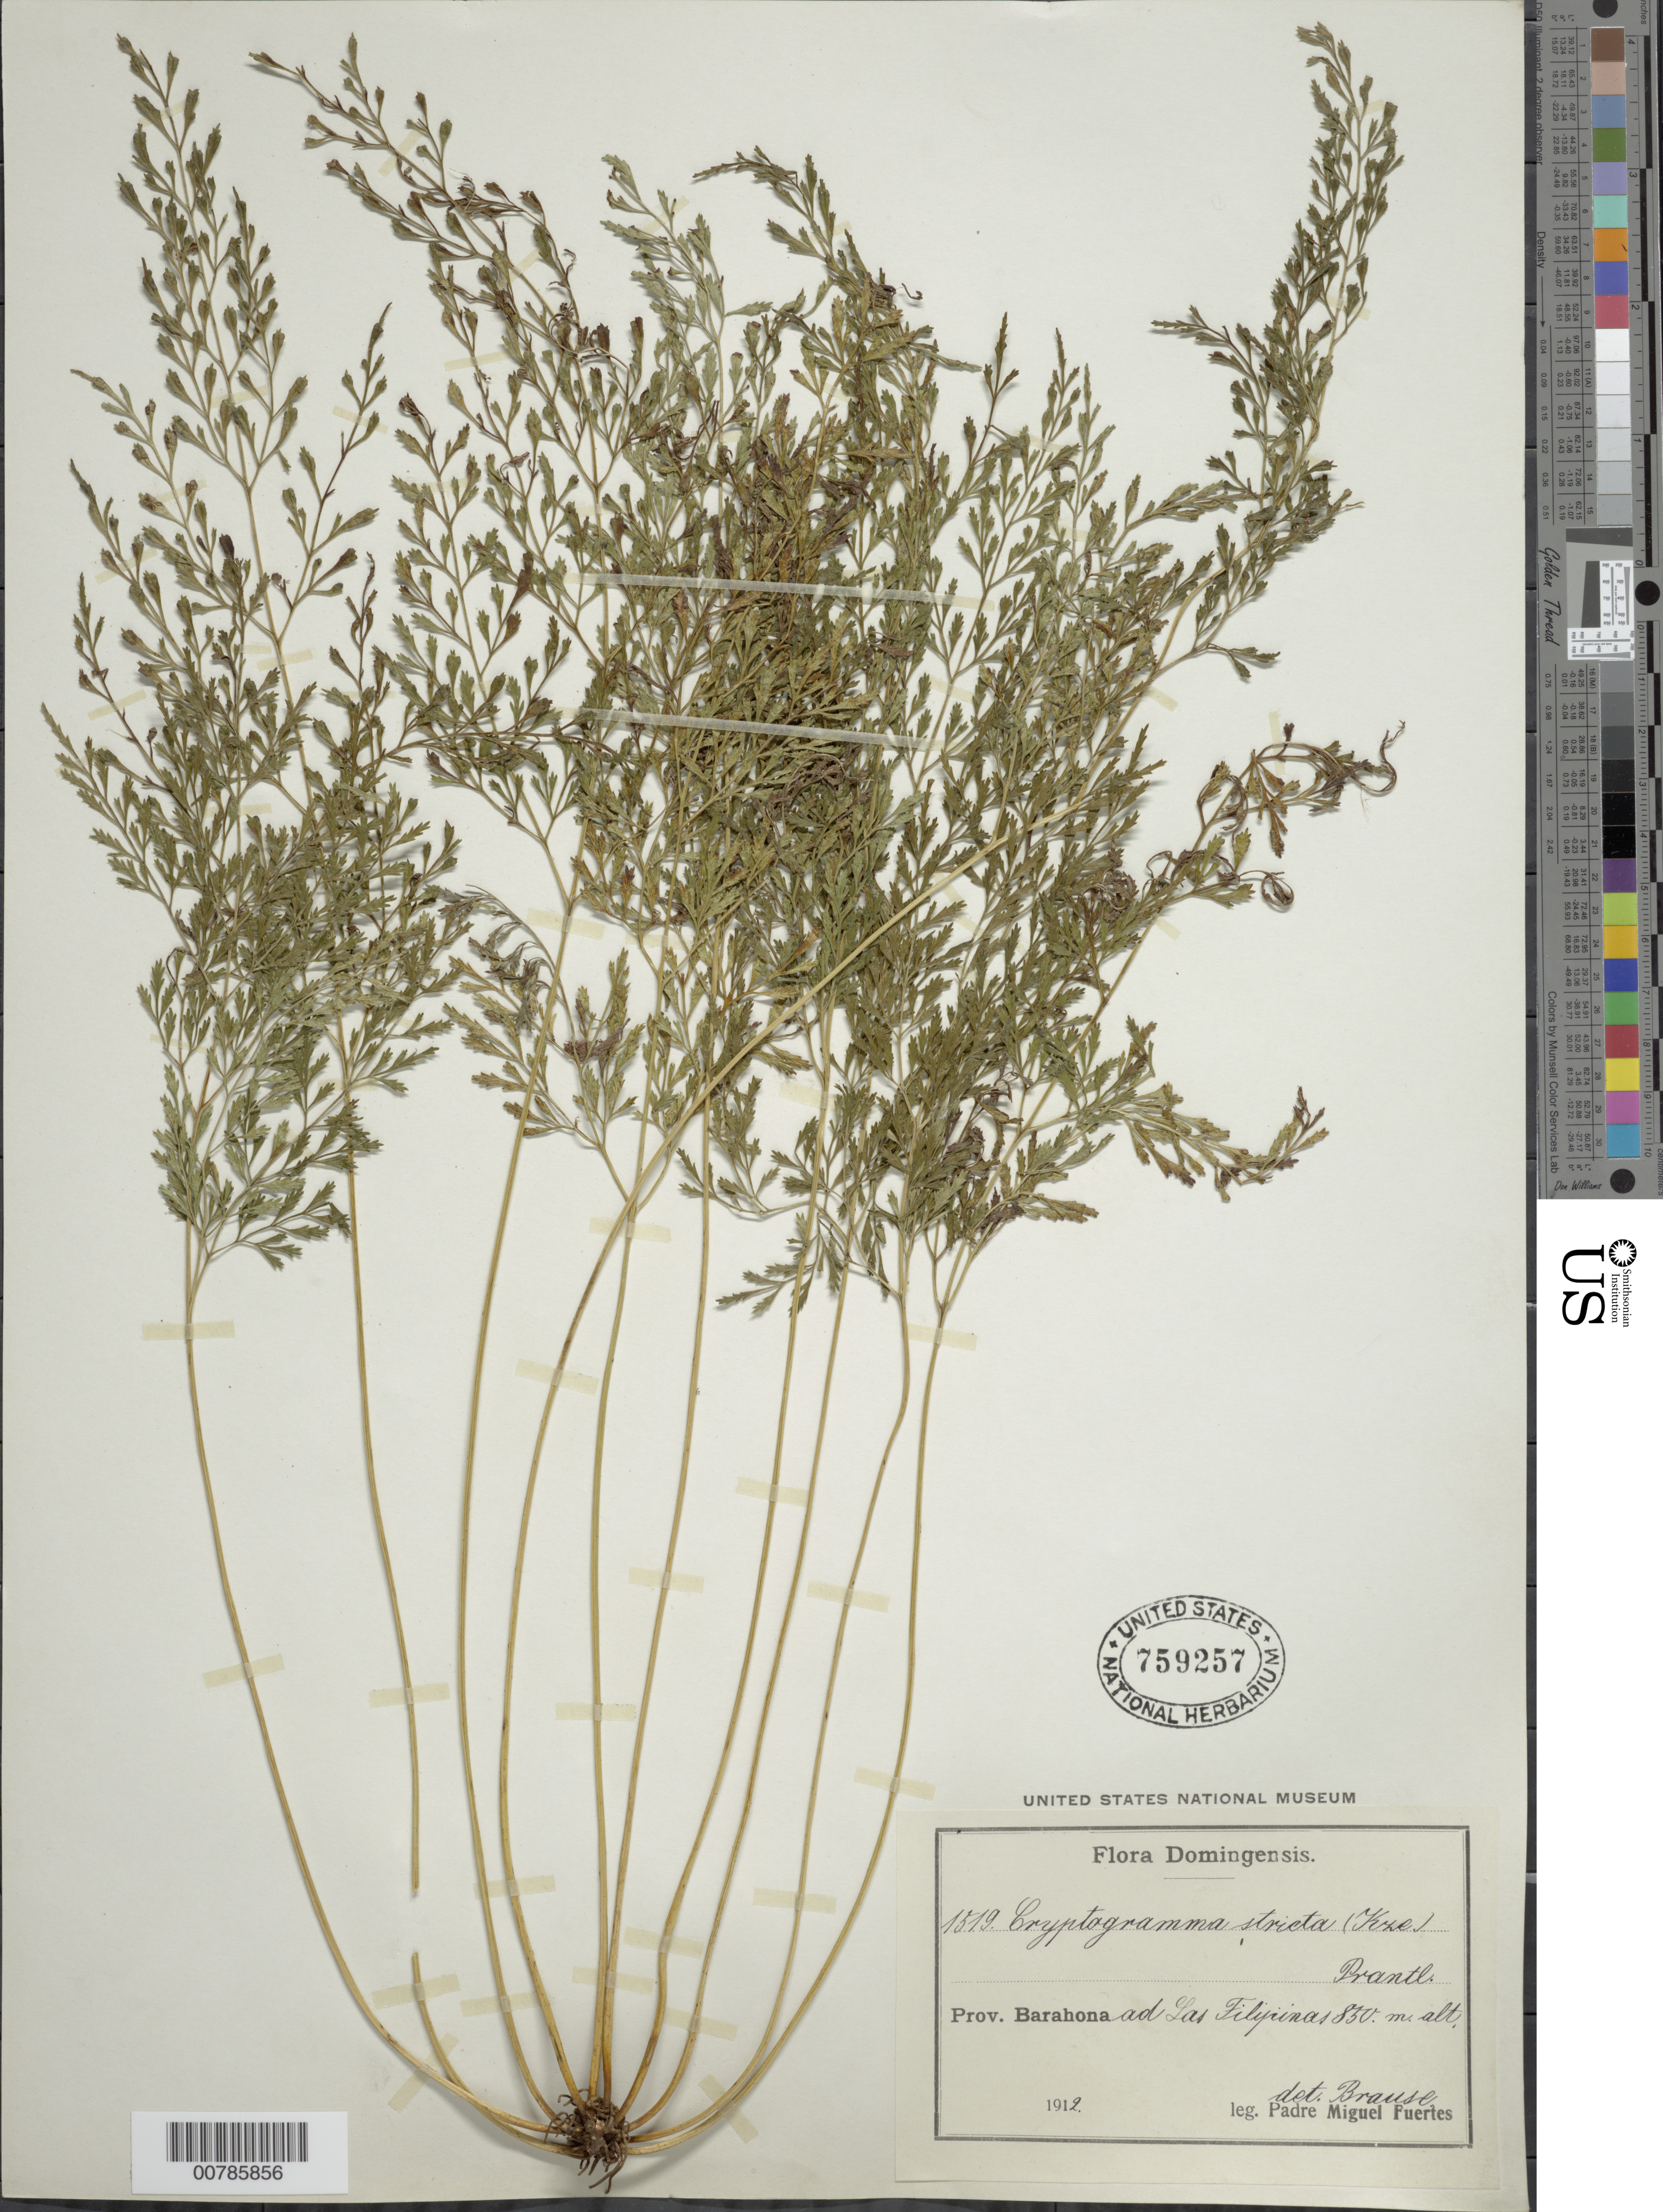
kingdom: Plantae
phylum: Tracheophyta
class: Polypodiopsida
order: Polypodiales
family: Pteridaceae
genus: Pteris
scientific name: Pteris hexagona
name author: (L.) Proctor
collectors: M. D. Fuertes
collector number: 1519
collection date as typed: Apr 1912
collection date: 1912-04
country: Dominican Republic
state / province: Barahona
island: Hispaniola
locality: Las Filipinas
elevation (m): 850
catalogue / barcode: US 759257